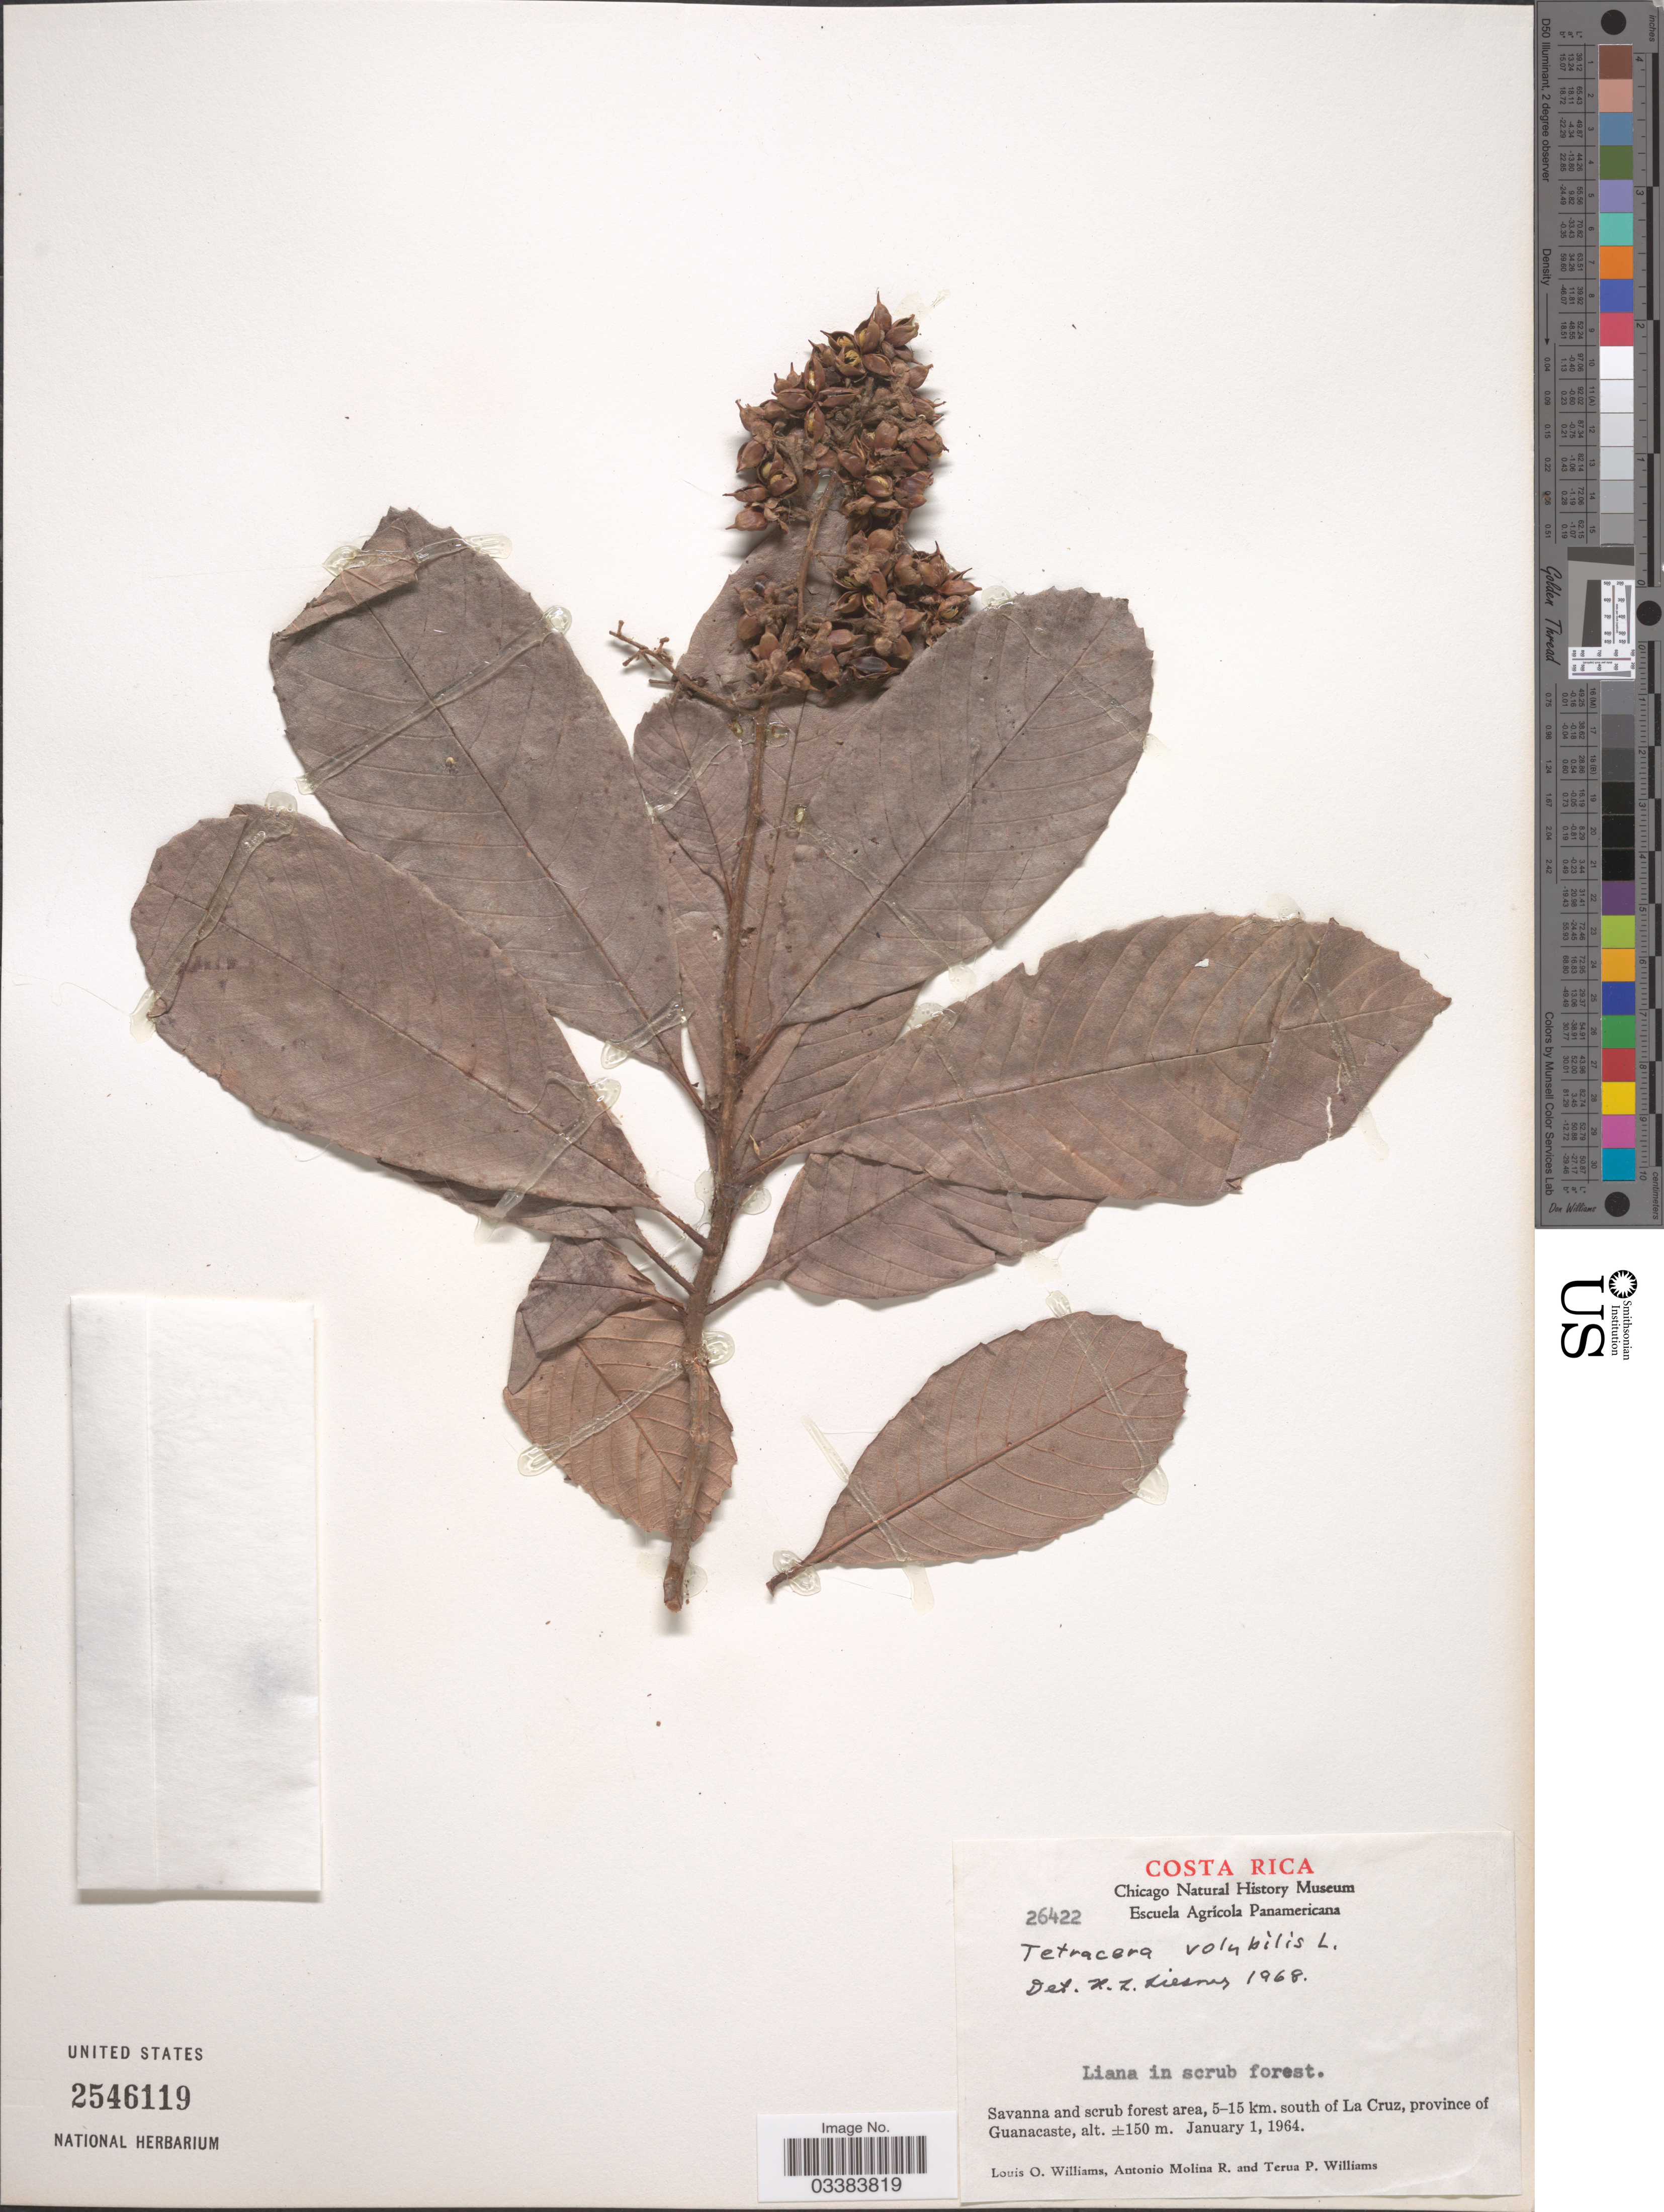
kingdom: Plantae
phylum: Tracheophyta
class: Magnoliopsida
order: Dilleniales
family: Dilleniaceae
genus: Tetracera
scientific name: Tetracera volubilis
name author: L.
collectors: L. O. Williams, A. Molina R. & T. Williams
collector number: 26422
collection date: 1964-01-01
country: Costa Rica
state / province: Guanacaste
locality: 5-15 km. south of La Cruz.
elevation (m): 150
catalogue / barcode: US 2546119